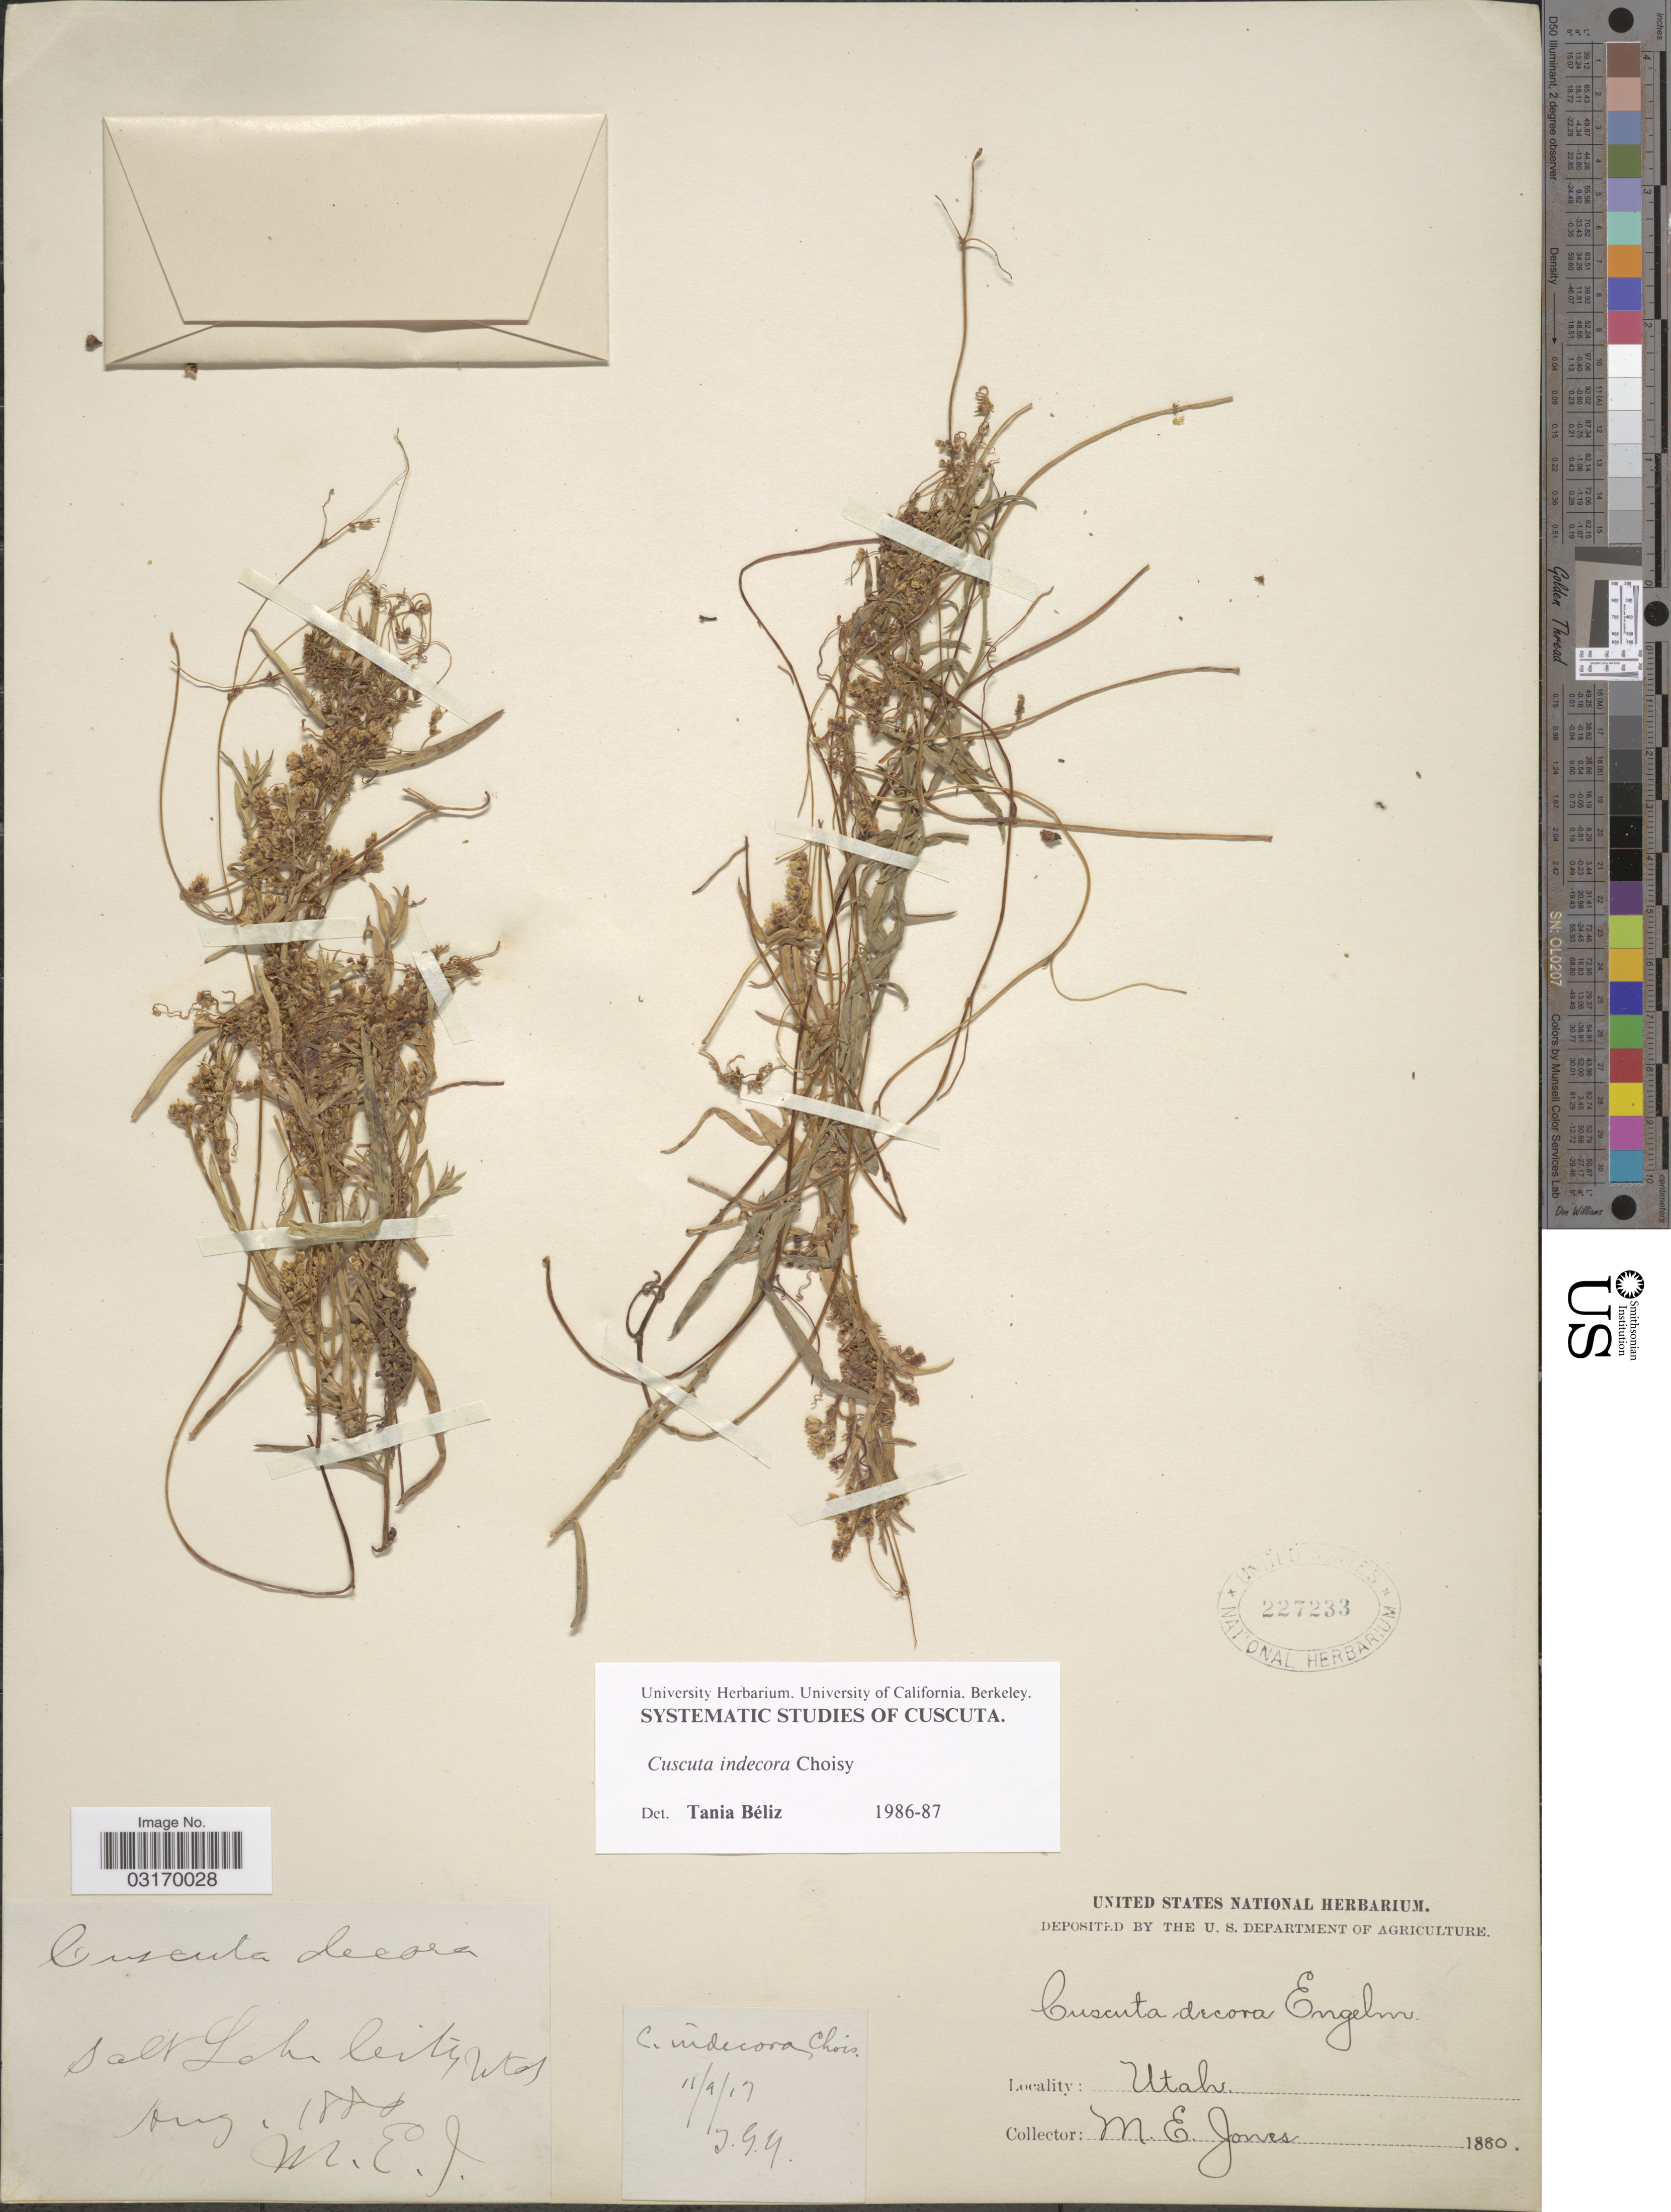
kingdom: Plantae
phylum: Tracheophyta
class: Magnoliopsida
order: Solanales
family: Convolvulaceae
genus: Cuscuta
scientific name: Cuscuta indecora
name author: Choisy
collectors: M. E. Jones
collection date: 1880-08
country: United States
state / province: Utah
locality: Salt Lake City.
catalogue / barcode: US 227233